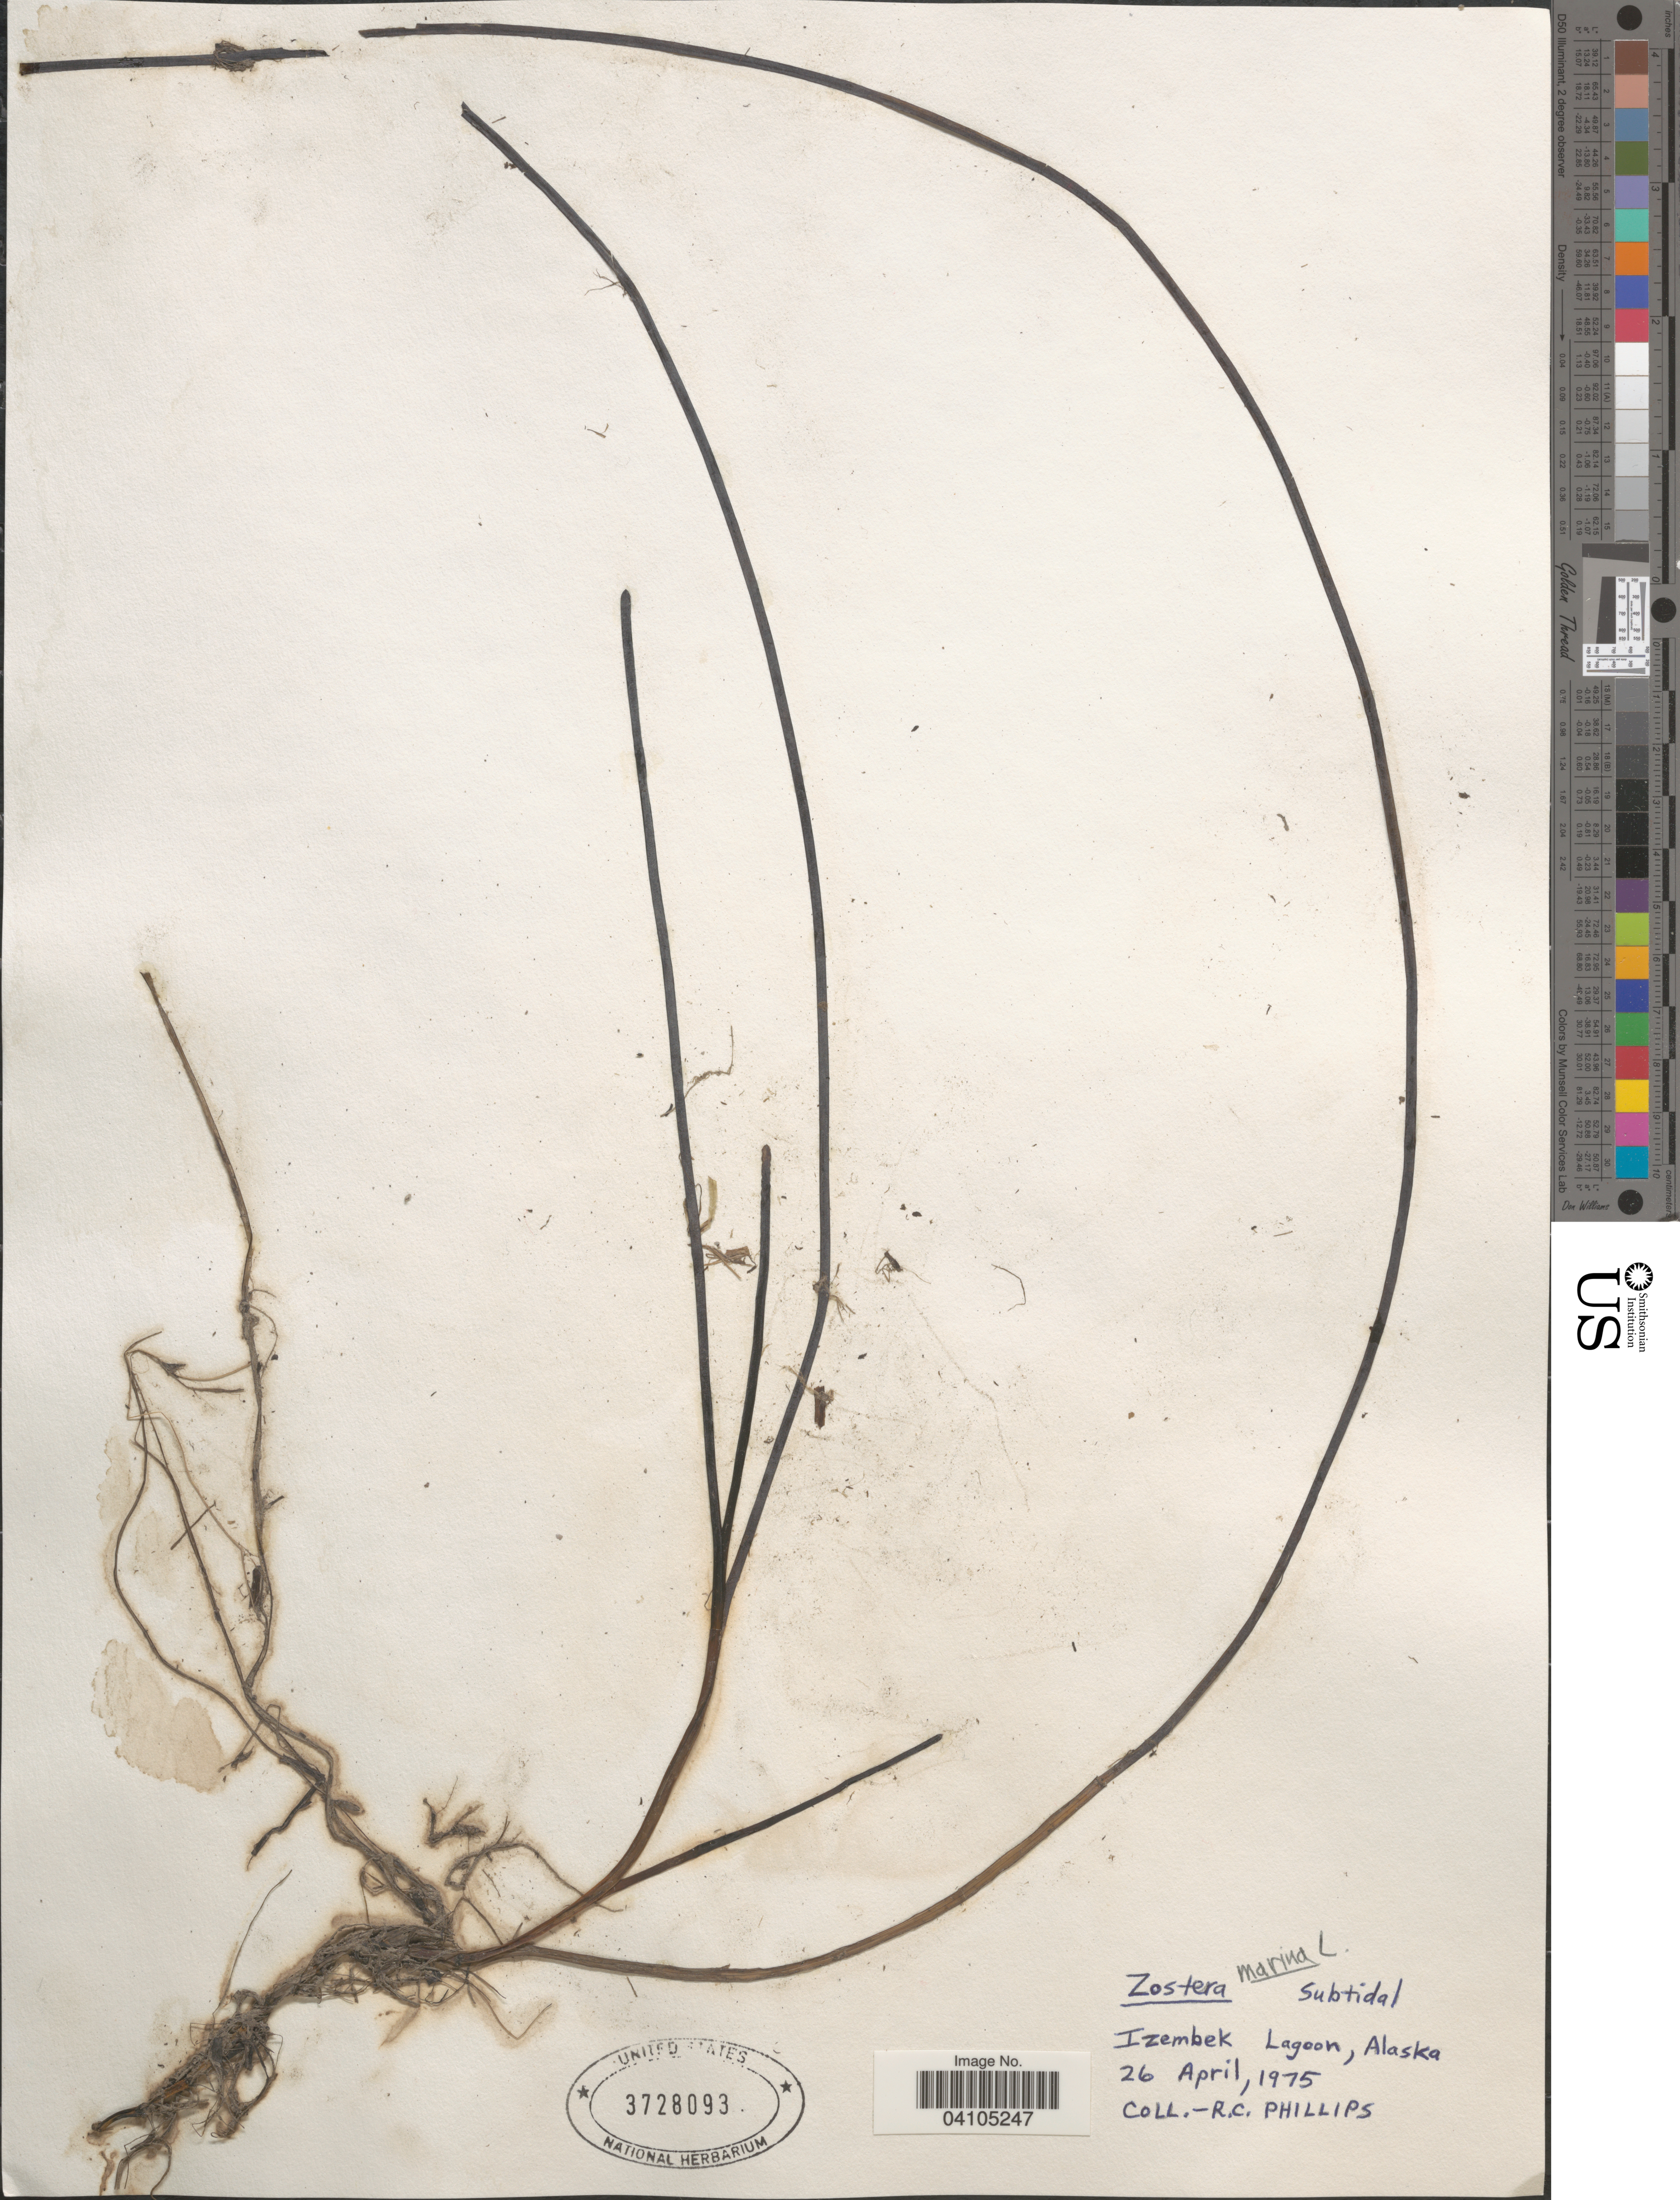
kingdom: Plantae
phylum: Tracheophyta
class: Liliopsida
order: Alismatales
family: Zosteraceae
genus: Zostera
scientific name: Zostera marina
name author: L.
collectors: R. C. Phillips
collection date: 1975-04-26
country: United States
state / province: Alaska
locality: Izembek Lagoon.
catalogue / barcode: US 3728093